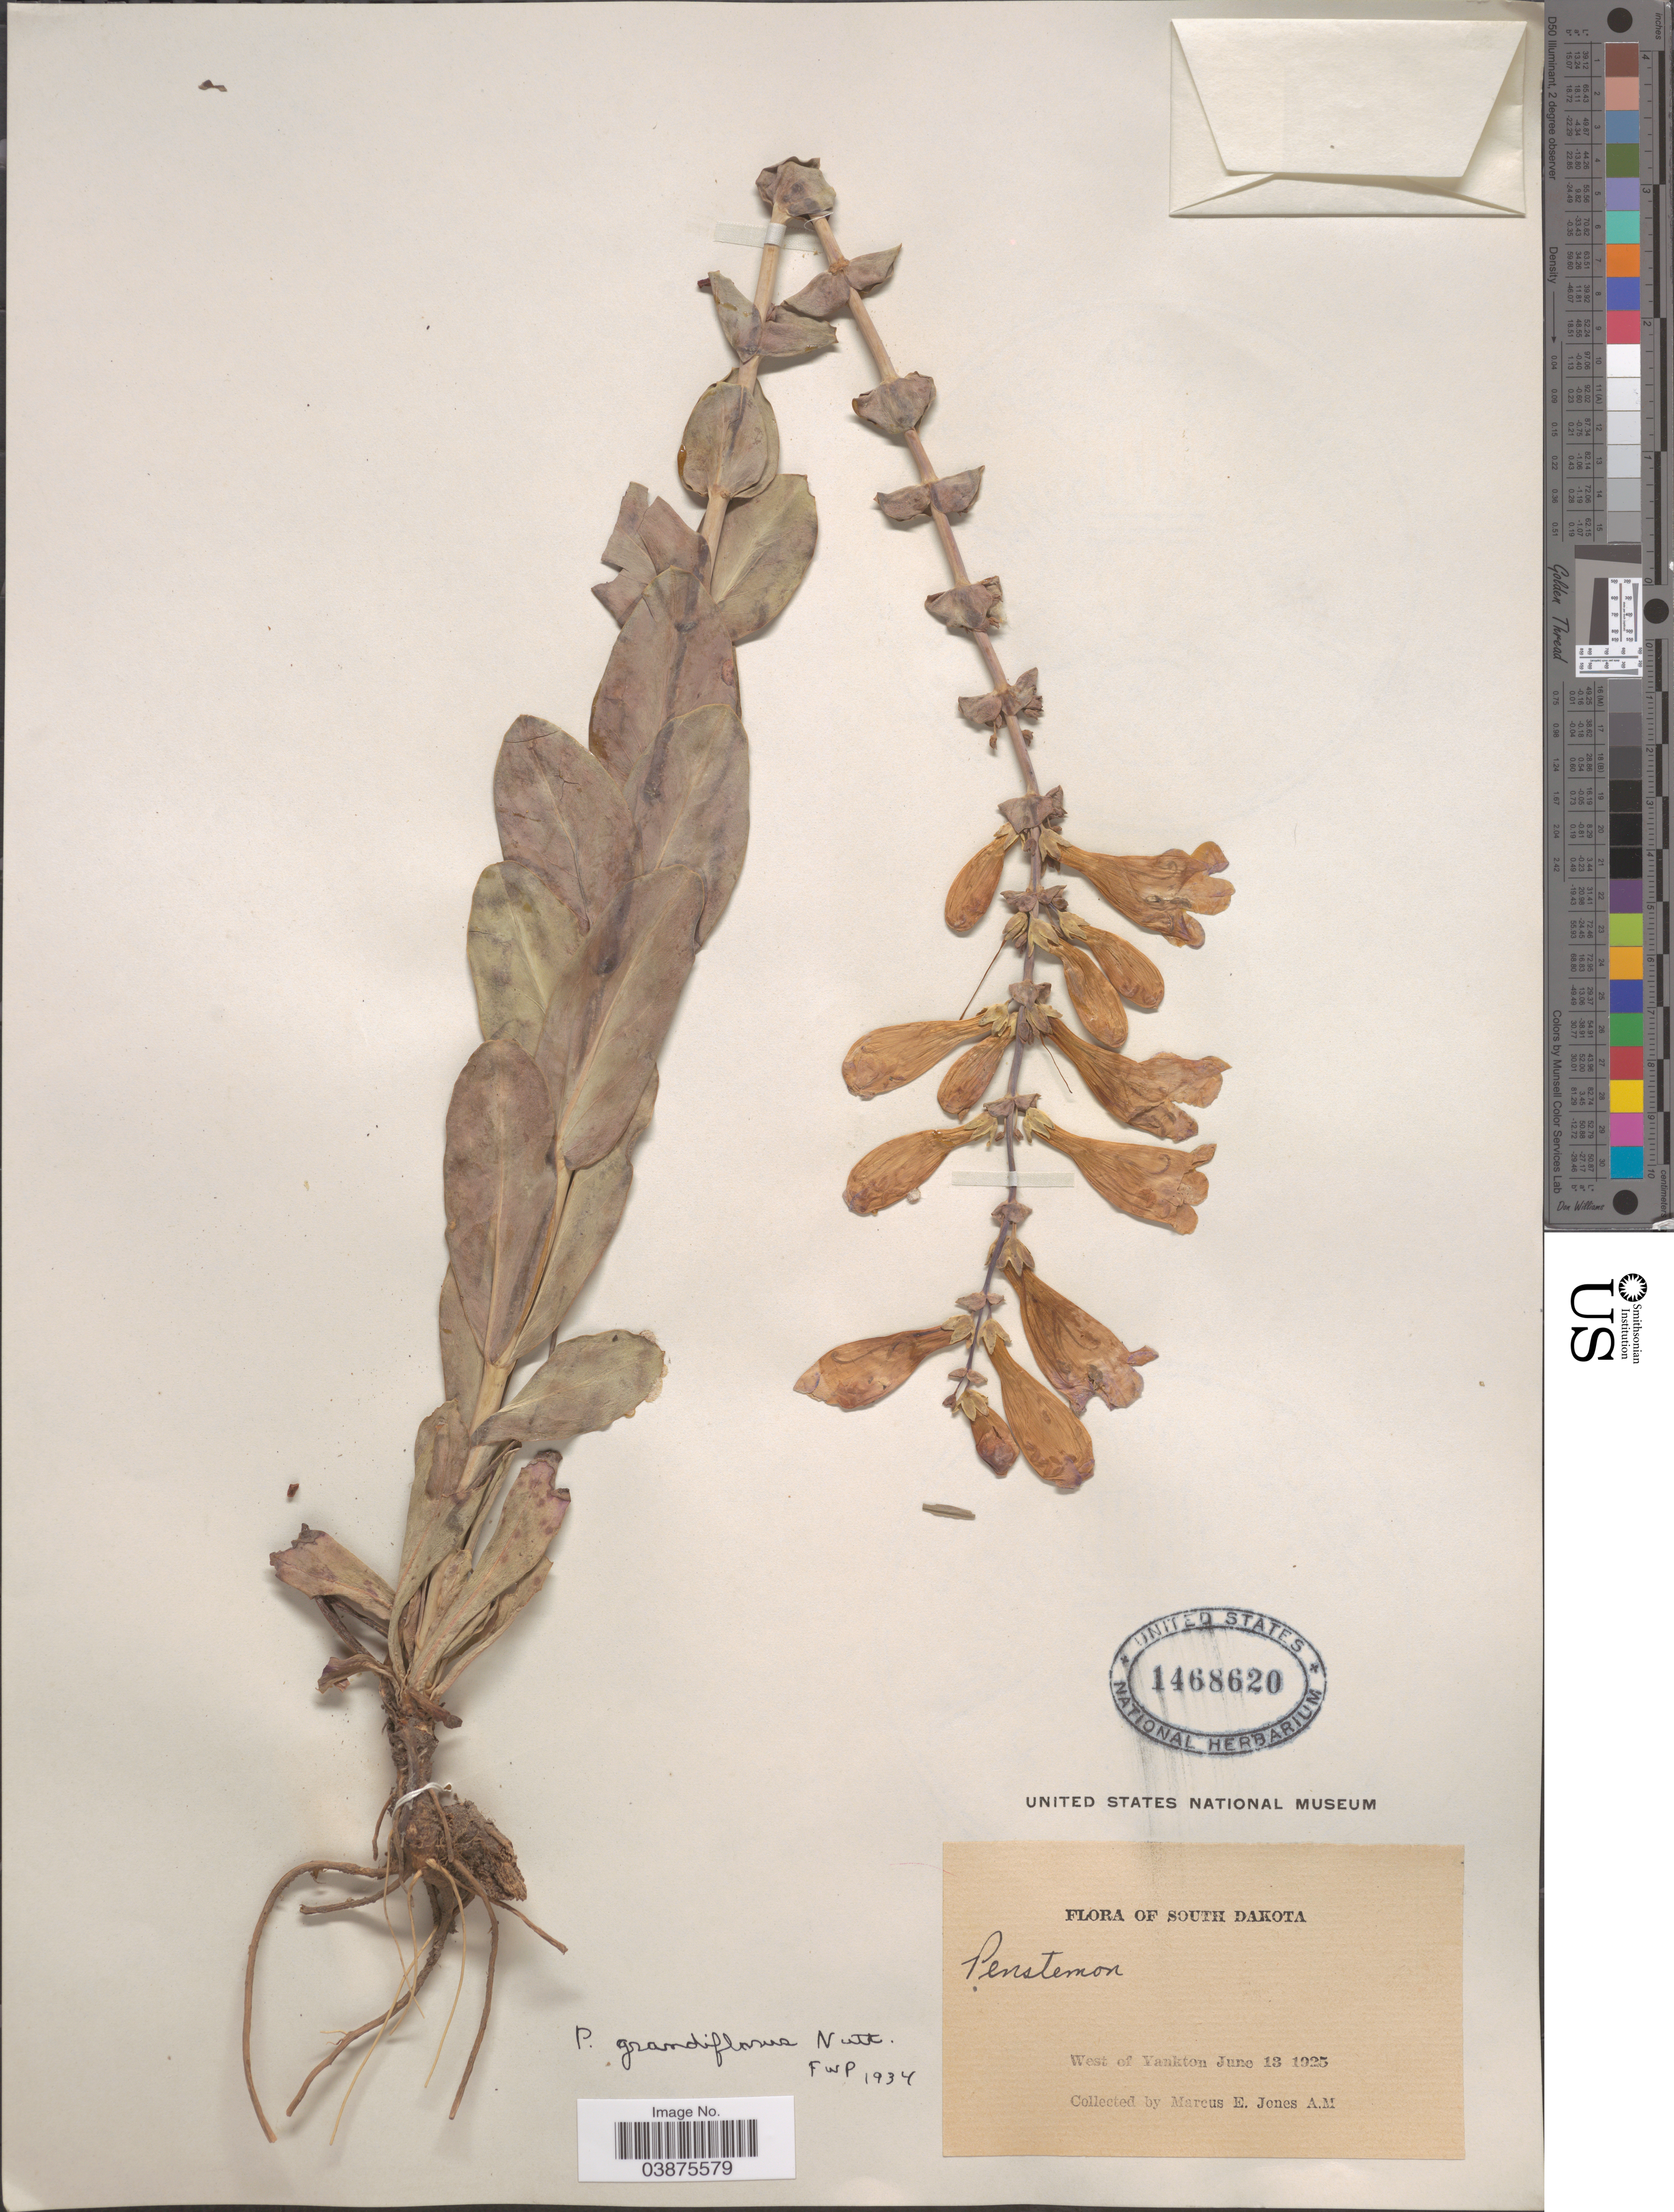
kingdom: Plantae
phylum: Tracheophyta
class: Magnoliopsida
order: Lamiales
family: Plantaginaceae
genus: Penstemon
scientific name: Penstemon grandiflorus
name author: Nutt.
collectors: M. E. Jones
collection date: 1925-06-13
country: United States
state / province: South Dakota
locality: West of Yankton.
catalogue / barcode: US 1468620